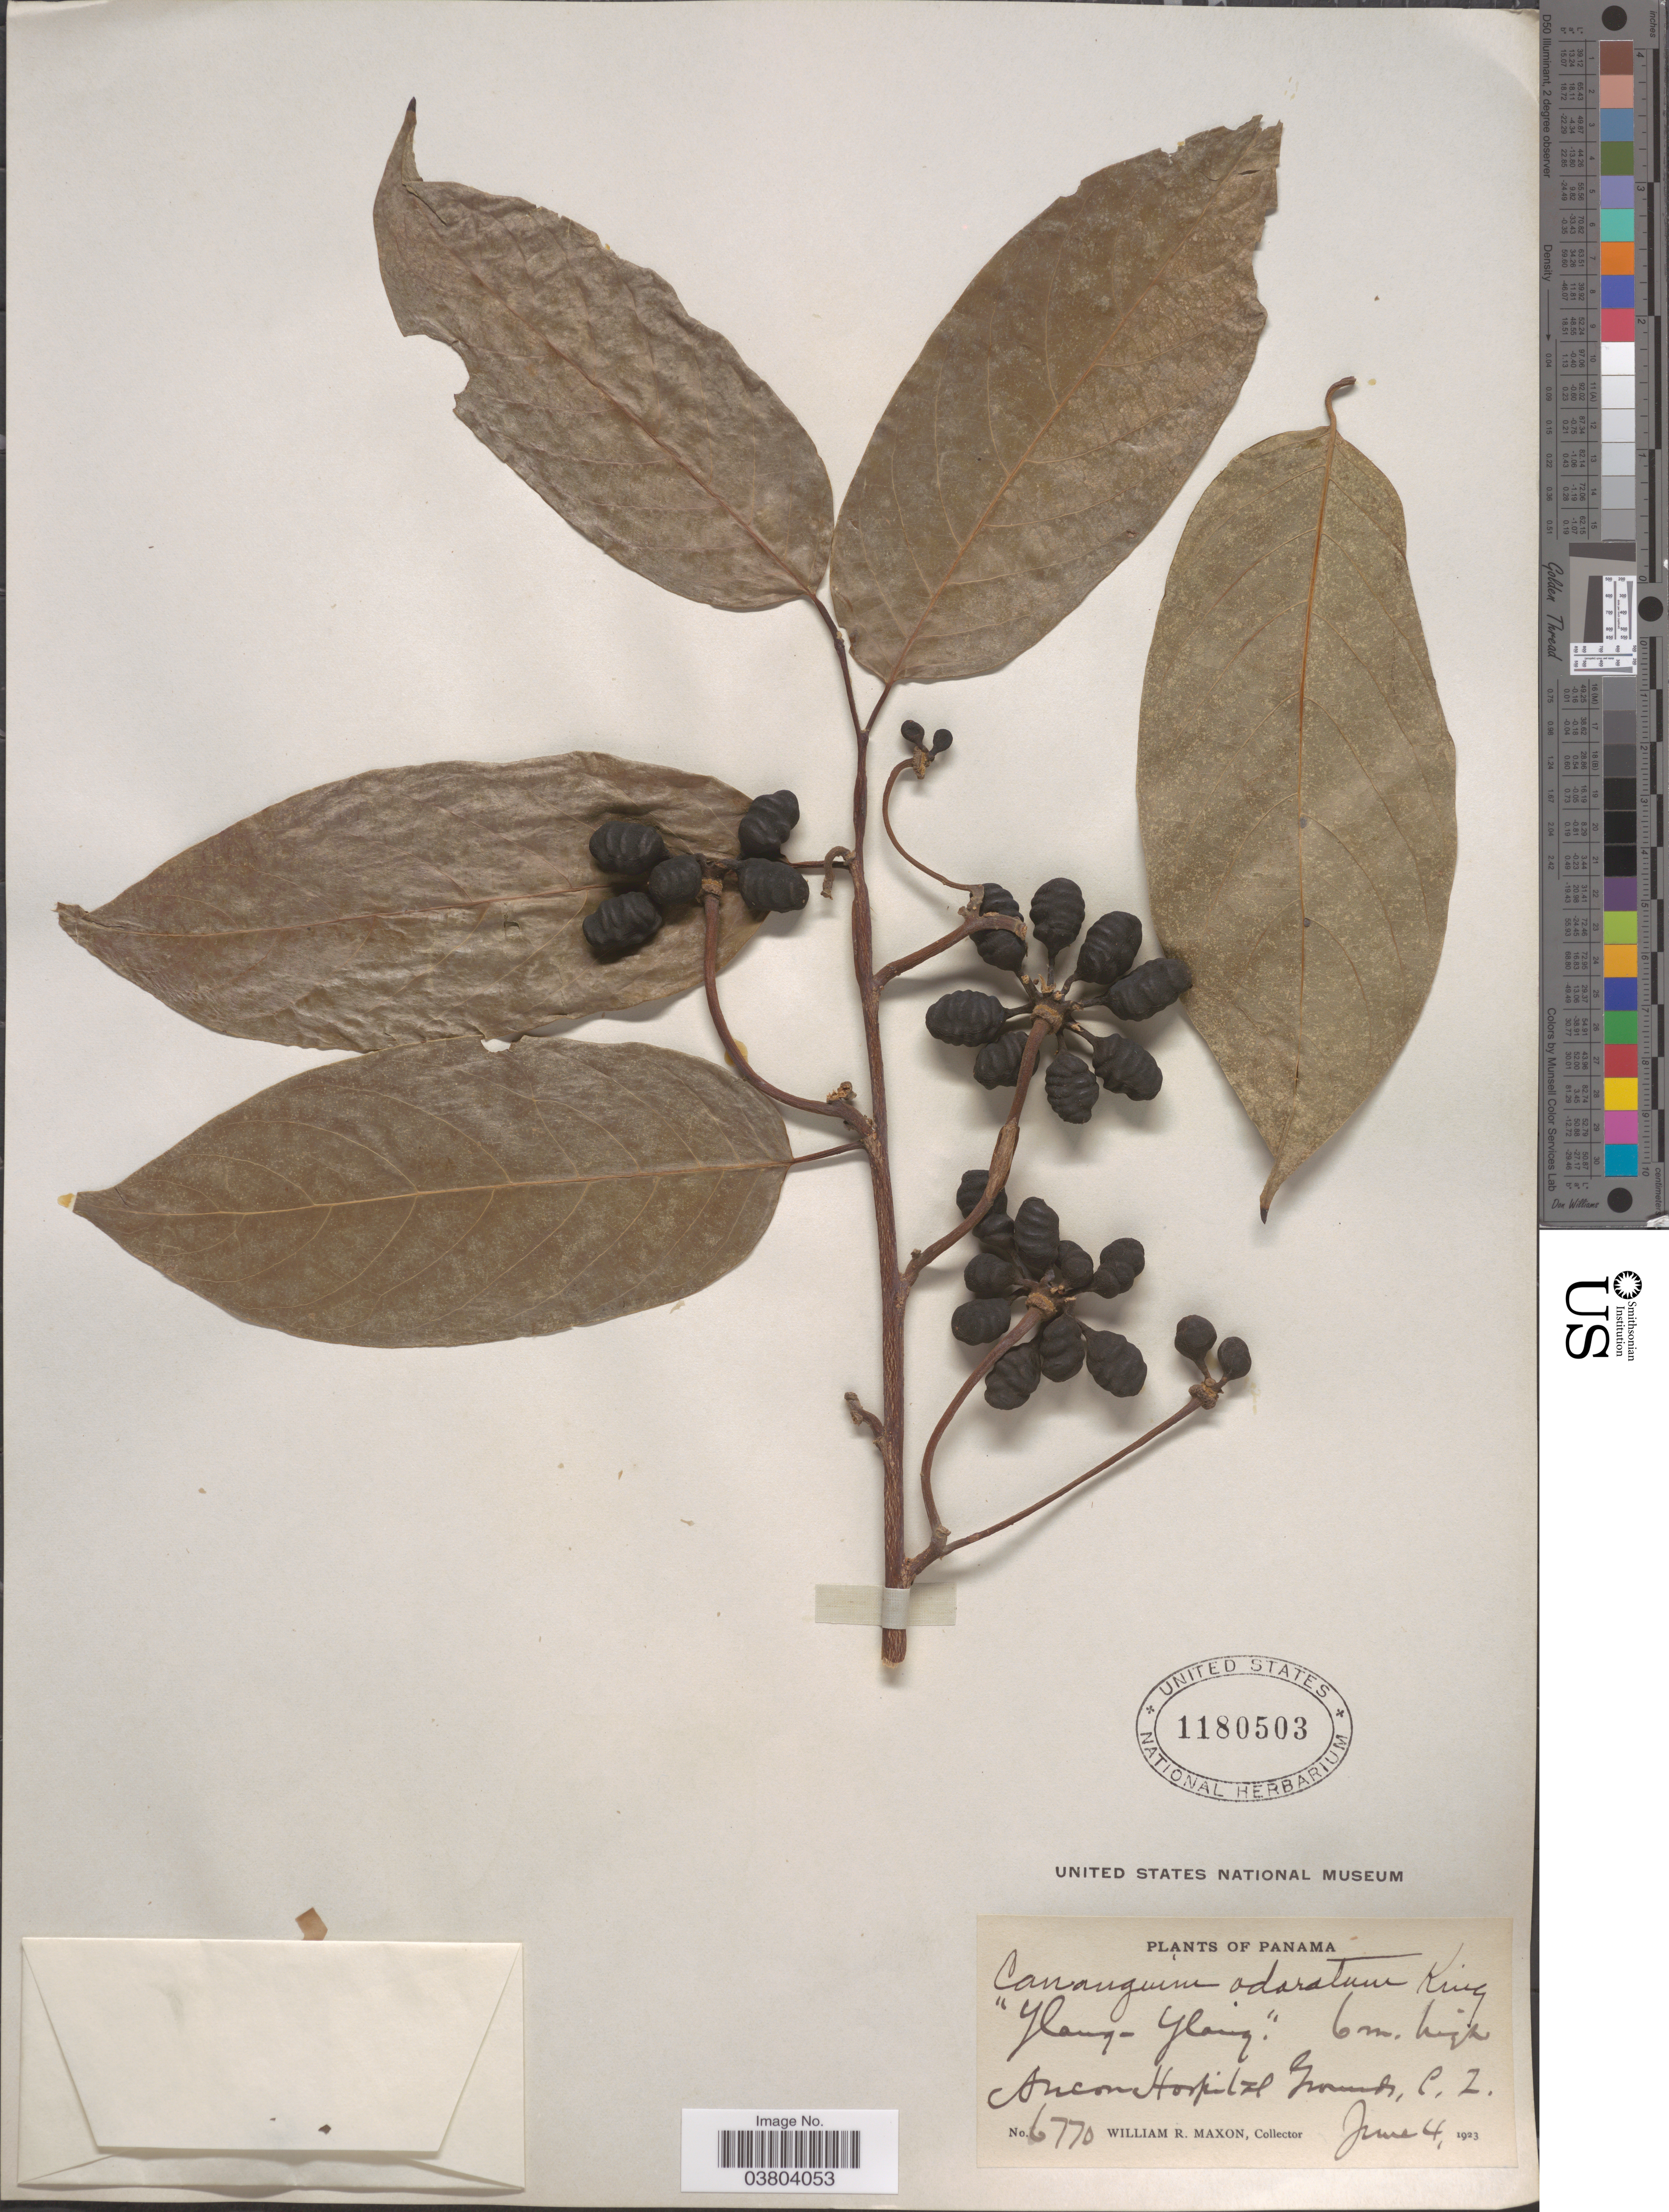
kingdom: Plantae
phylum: Tracheophyta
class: Magnoliopsida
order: Magnoliales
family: Annonaceae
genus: Cananga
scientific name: Cananga odorata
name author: (Lam.) Hook. f. & Thomson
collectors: W. R. Maxon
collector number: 6770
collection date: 1923-06-04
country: Panama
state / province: Colón / Panamá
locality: Ancon Hospital Ground, C.Z.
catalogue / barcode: US 1180503